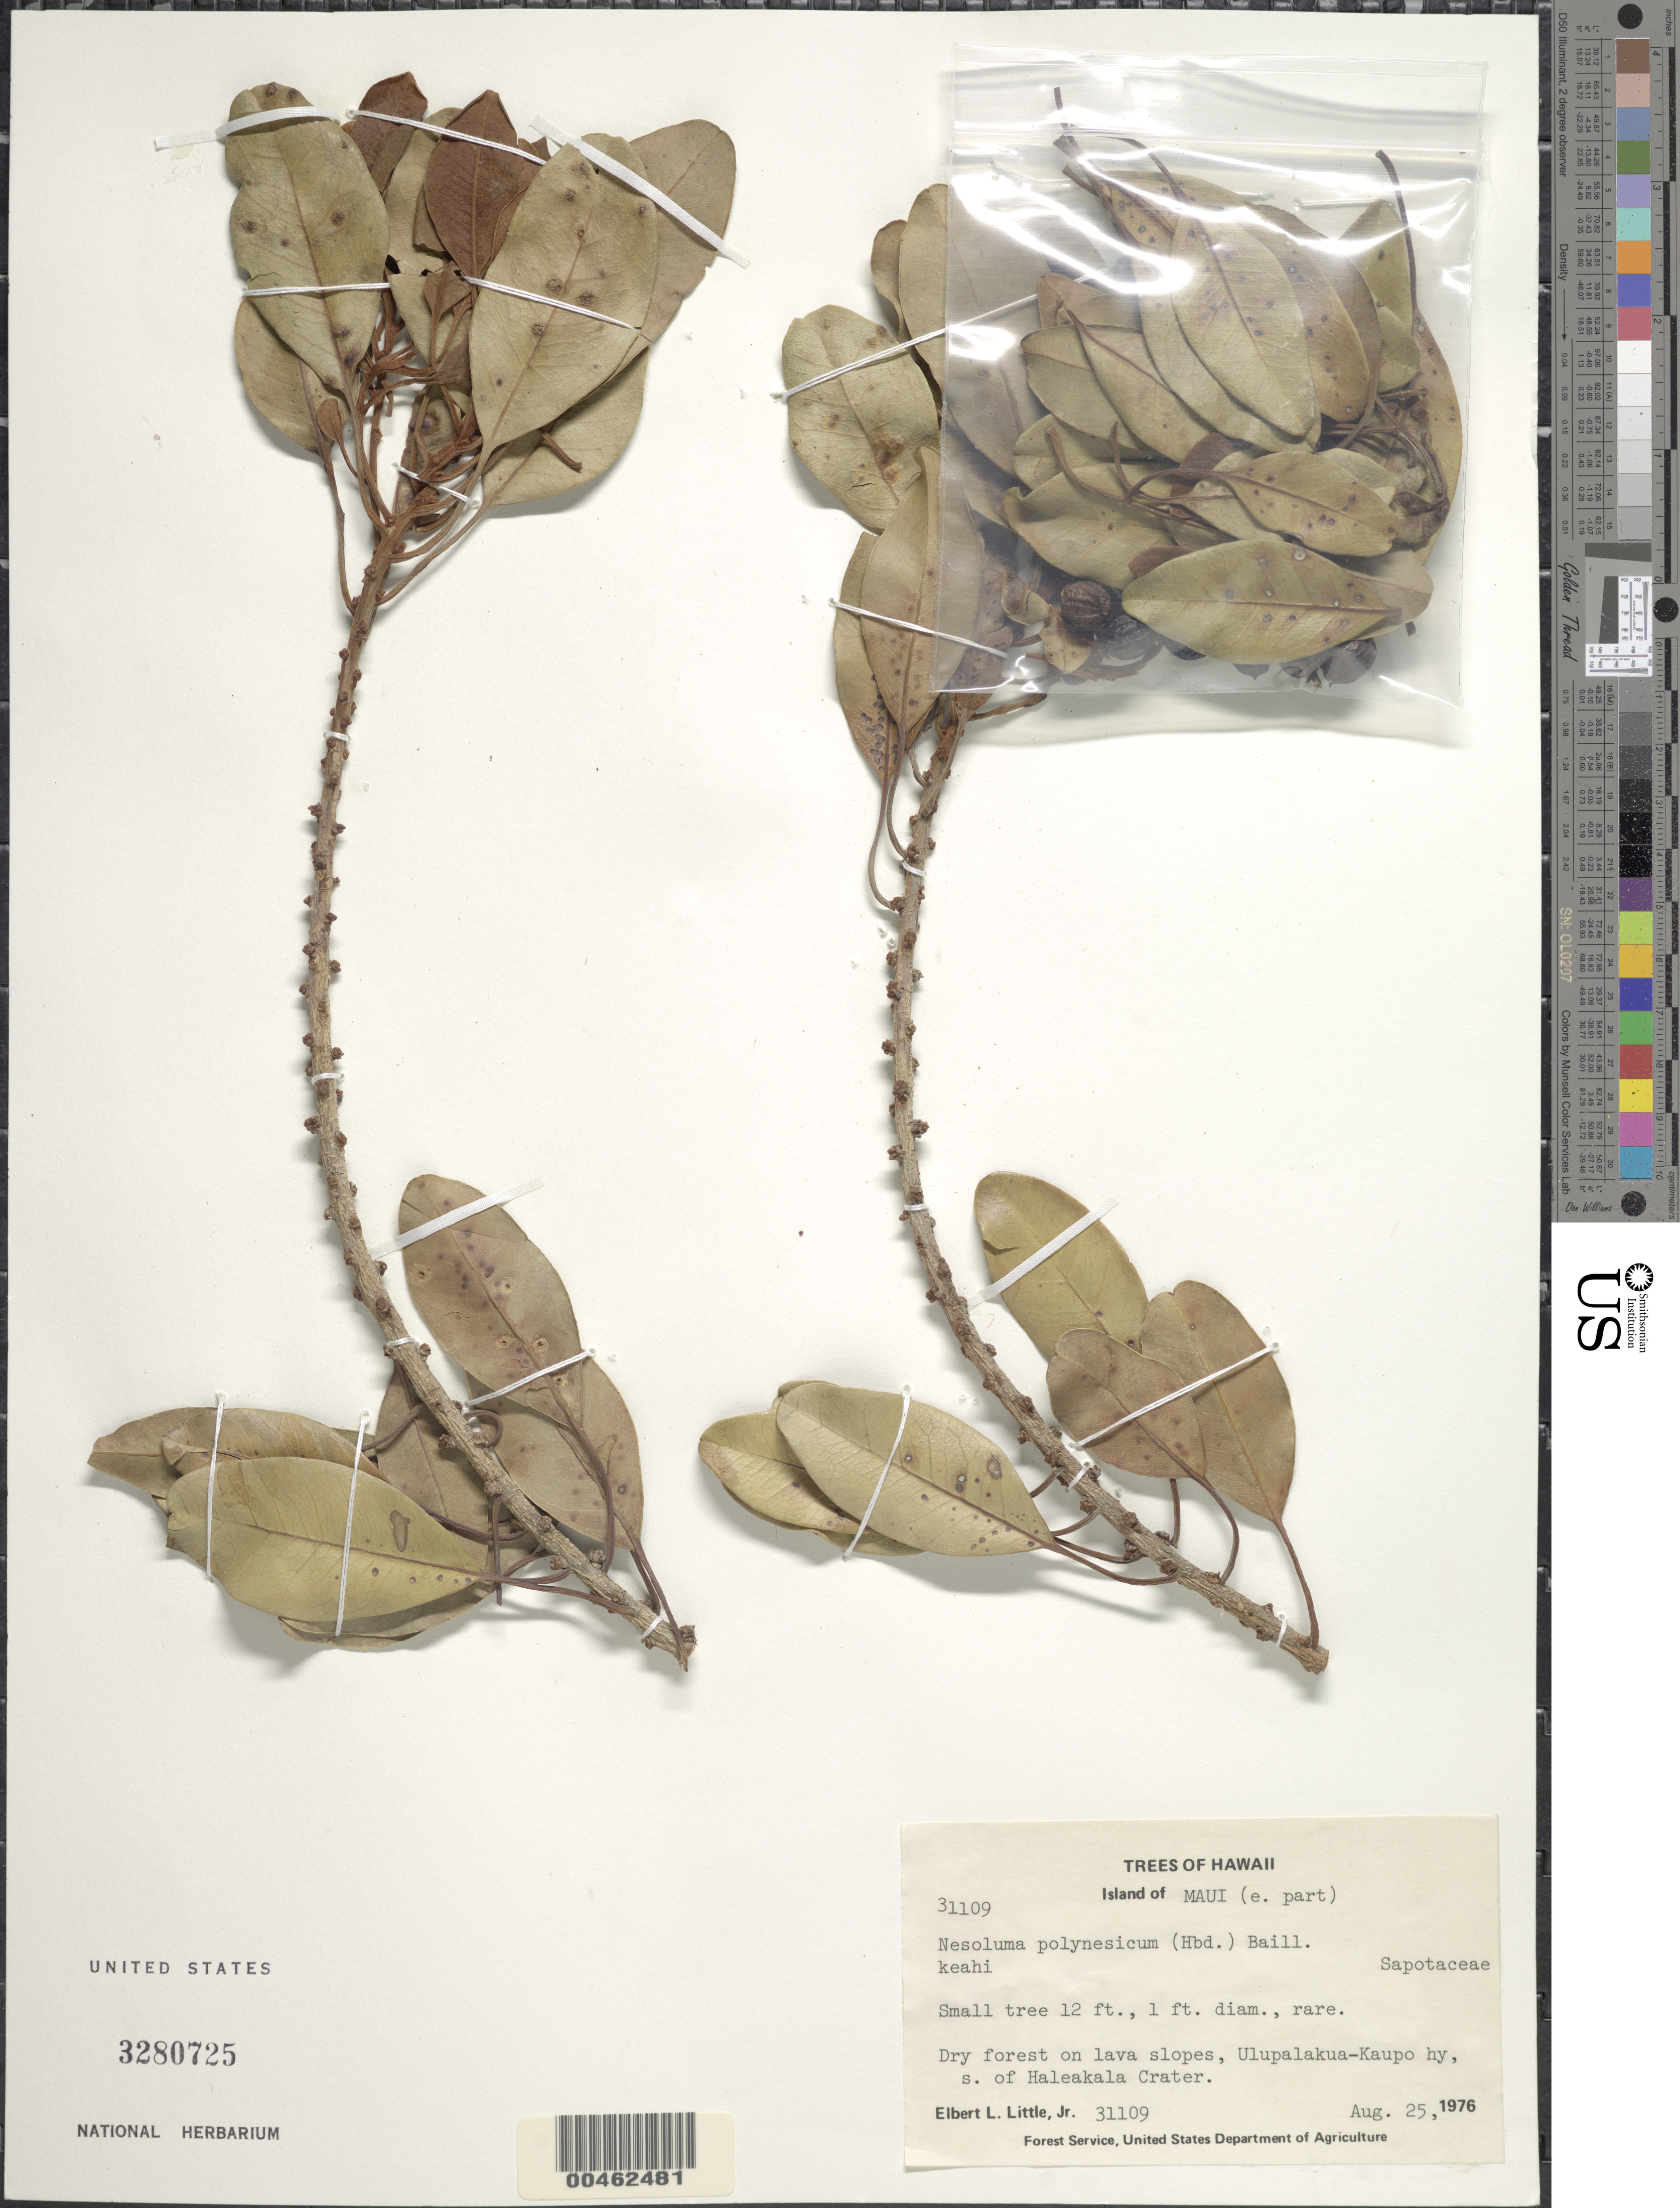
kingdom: Plantae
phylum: Tracheophyta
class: Magnoliopsida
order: Ericales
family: Sapotaceae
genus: Sideroxylon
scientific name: Sideroxylon polynesicum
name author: (Hillebr.) Smedmark & Anderb.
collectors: E. L. Little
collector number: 31109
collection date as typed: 25 Aug 1976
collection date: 1976-08-25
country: United States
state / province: Hawaii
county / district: Maui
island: Maui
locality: E part of Maui, Ulupalakua-Kaupo Hwy, S of Haleakala Crater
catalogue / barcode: US 3280725